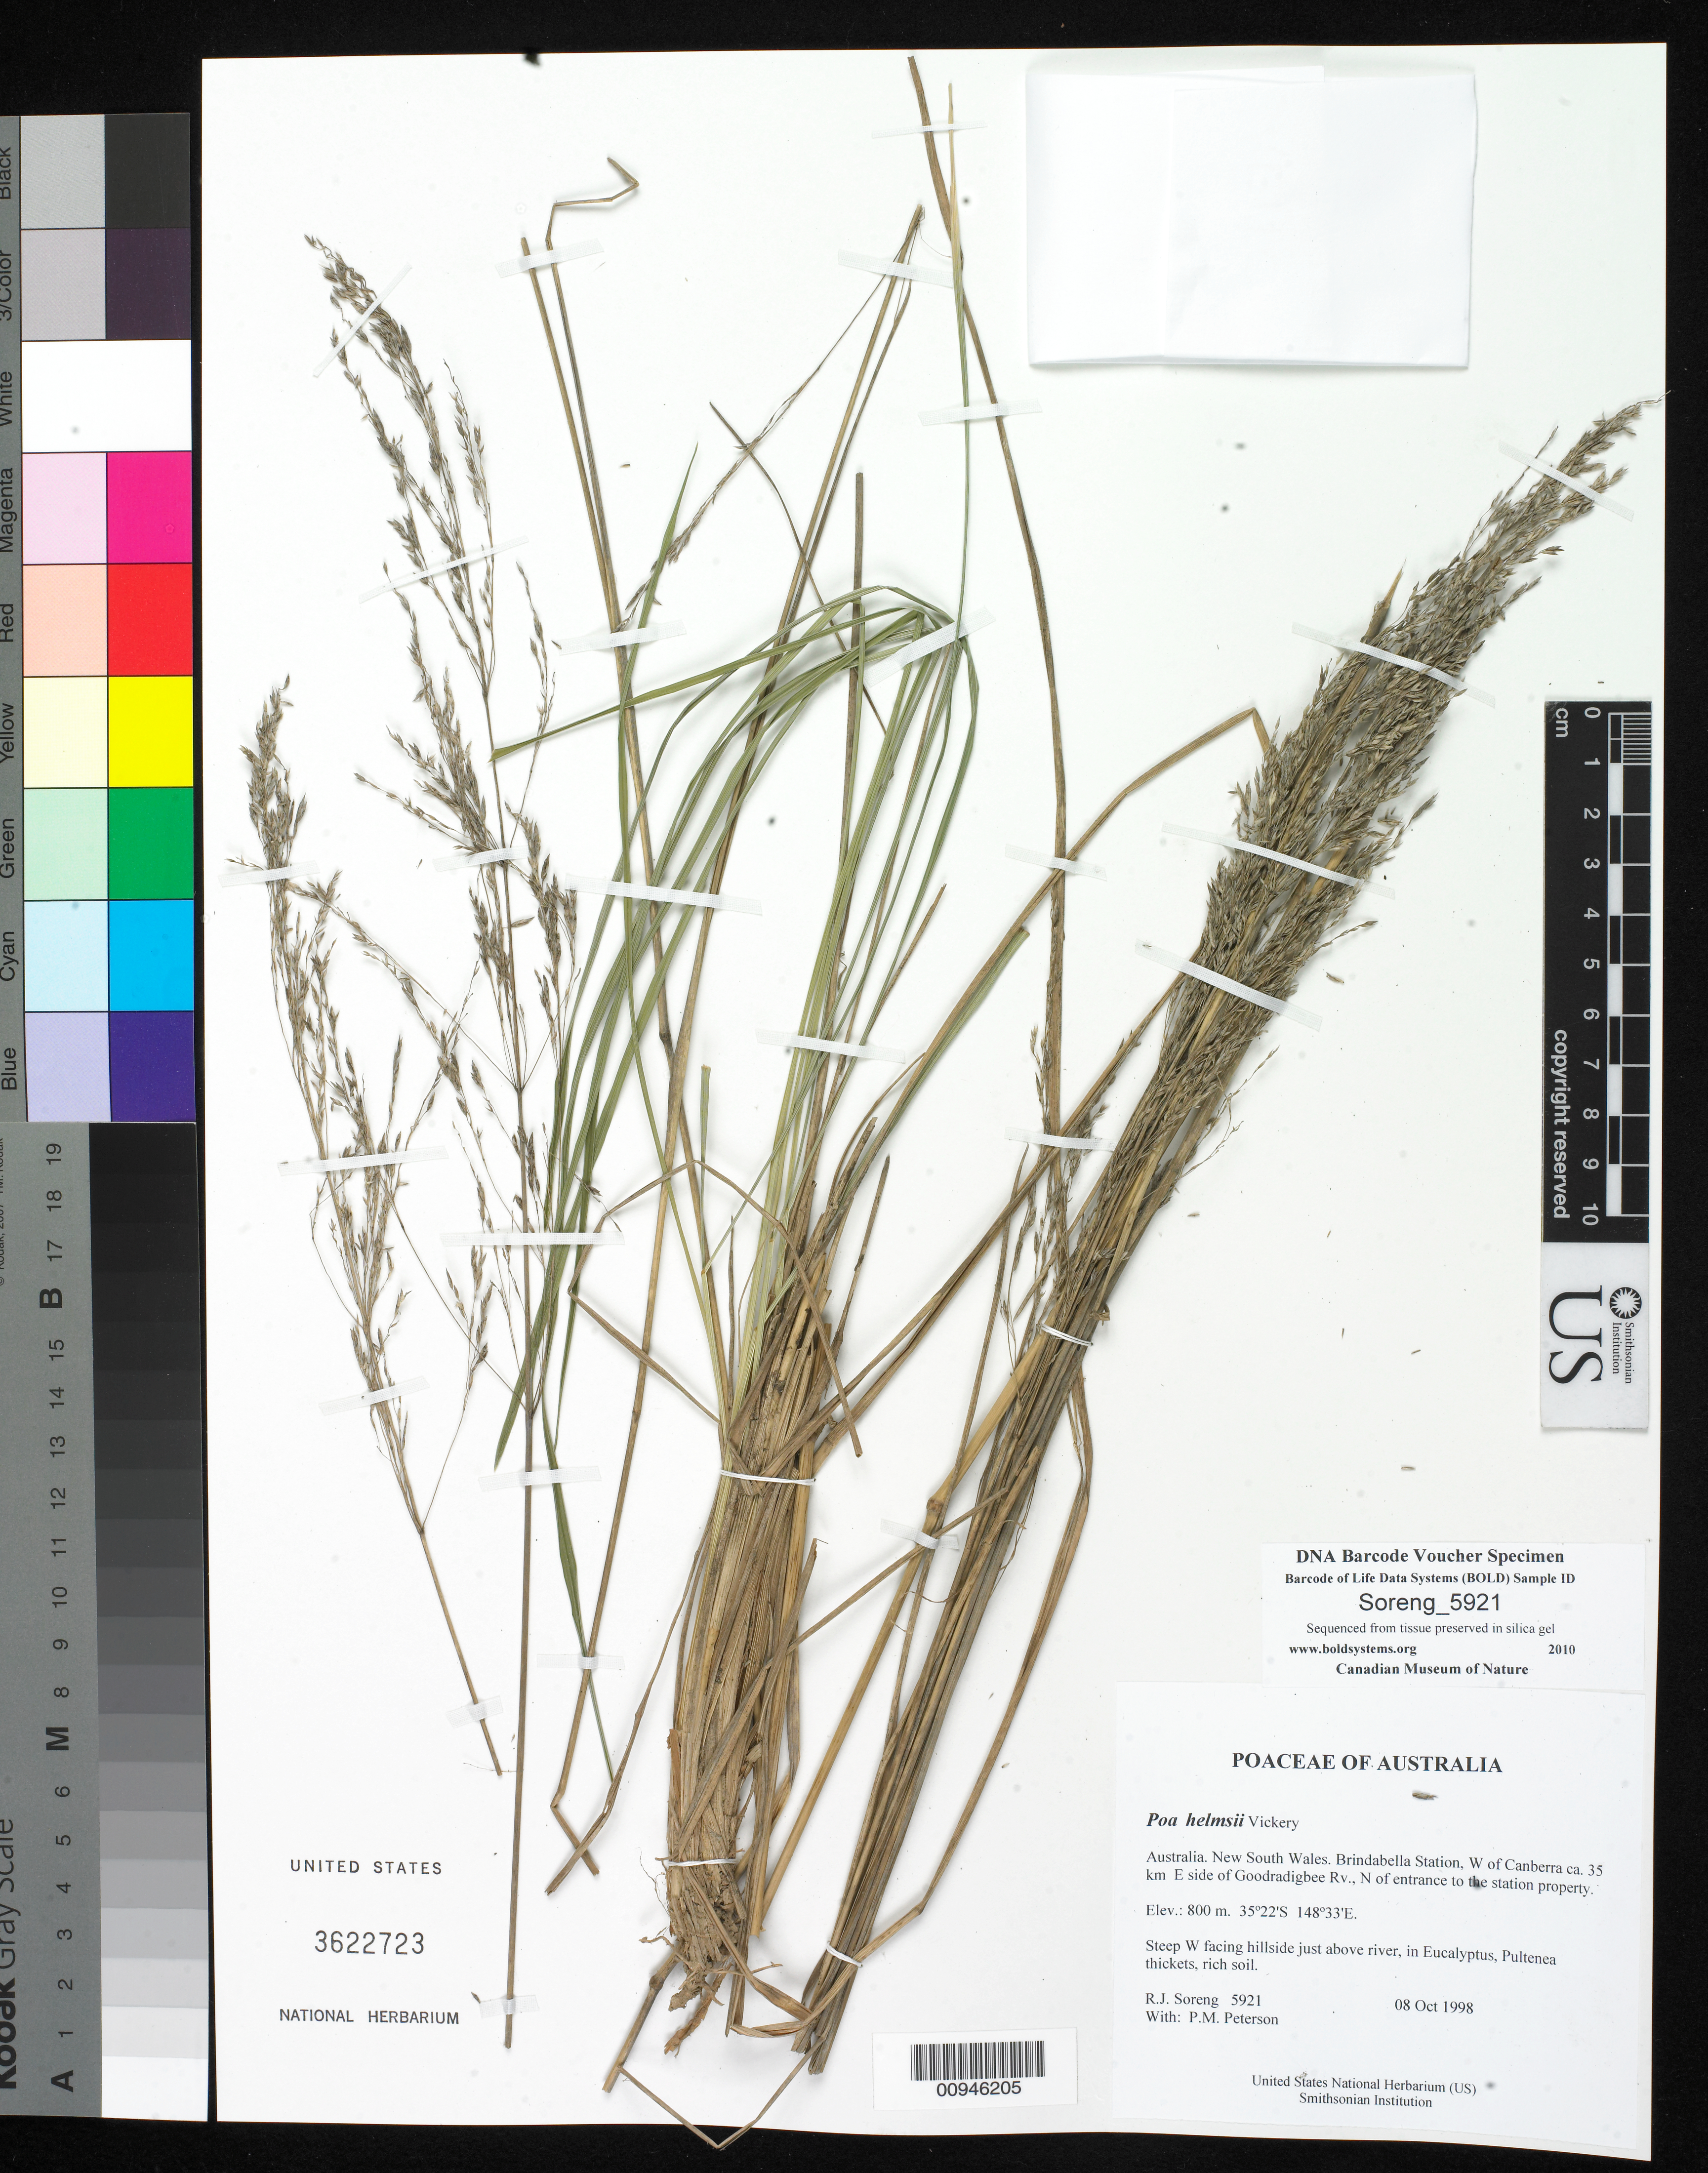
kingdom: Plantae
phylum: Tracheophyta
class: Liliopsida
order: Poales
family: Poaceae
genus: Poa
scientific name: Poa helmsii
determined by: Soreng, Robert J., Research Associate (BOT), Smithsonian Institution - National Museum of Natural History (UNITED STATES)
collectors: R. J. Soreng & P. M. Peterson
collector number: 5921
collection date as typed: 08 Oct 1998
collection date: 1998-10-08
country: Australia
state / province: New South Wales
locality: Brindabella Station, W of Canberra ca. 35 km E side of Goodradigbee Rv., N of entrance to the station property.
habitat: Steep W facing hillside just above river, in Eucalyptus, Pultenea thickets, rich soil.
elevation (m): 800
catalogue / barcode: US 3622723